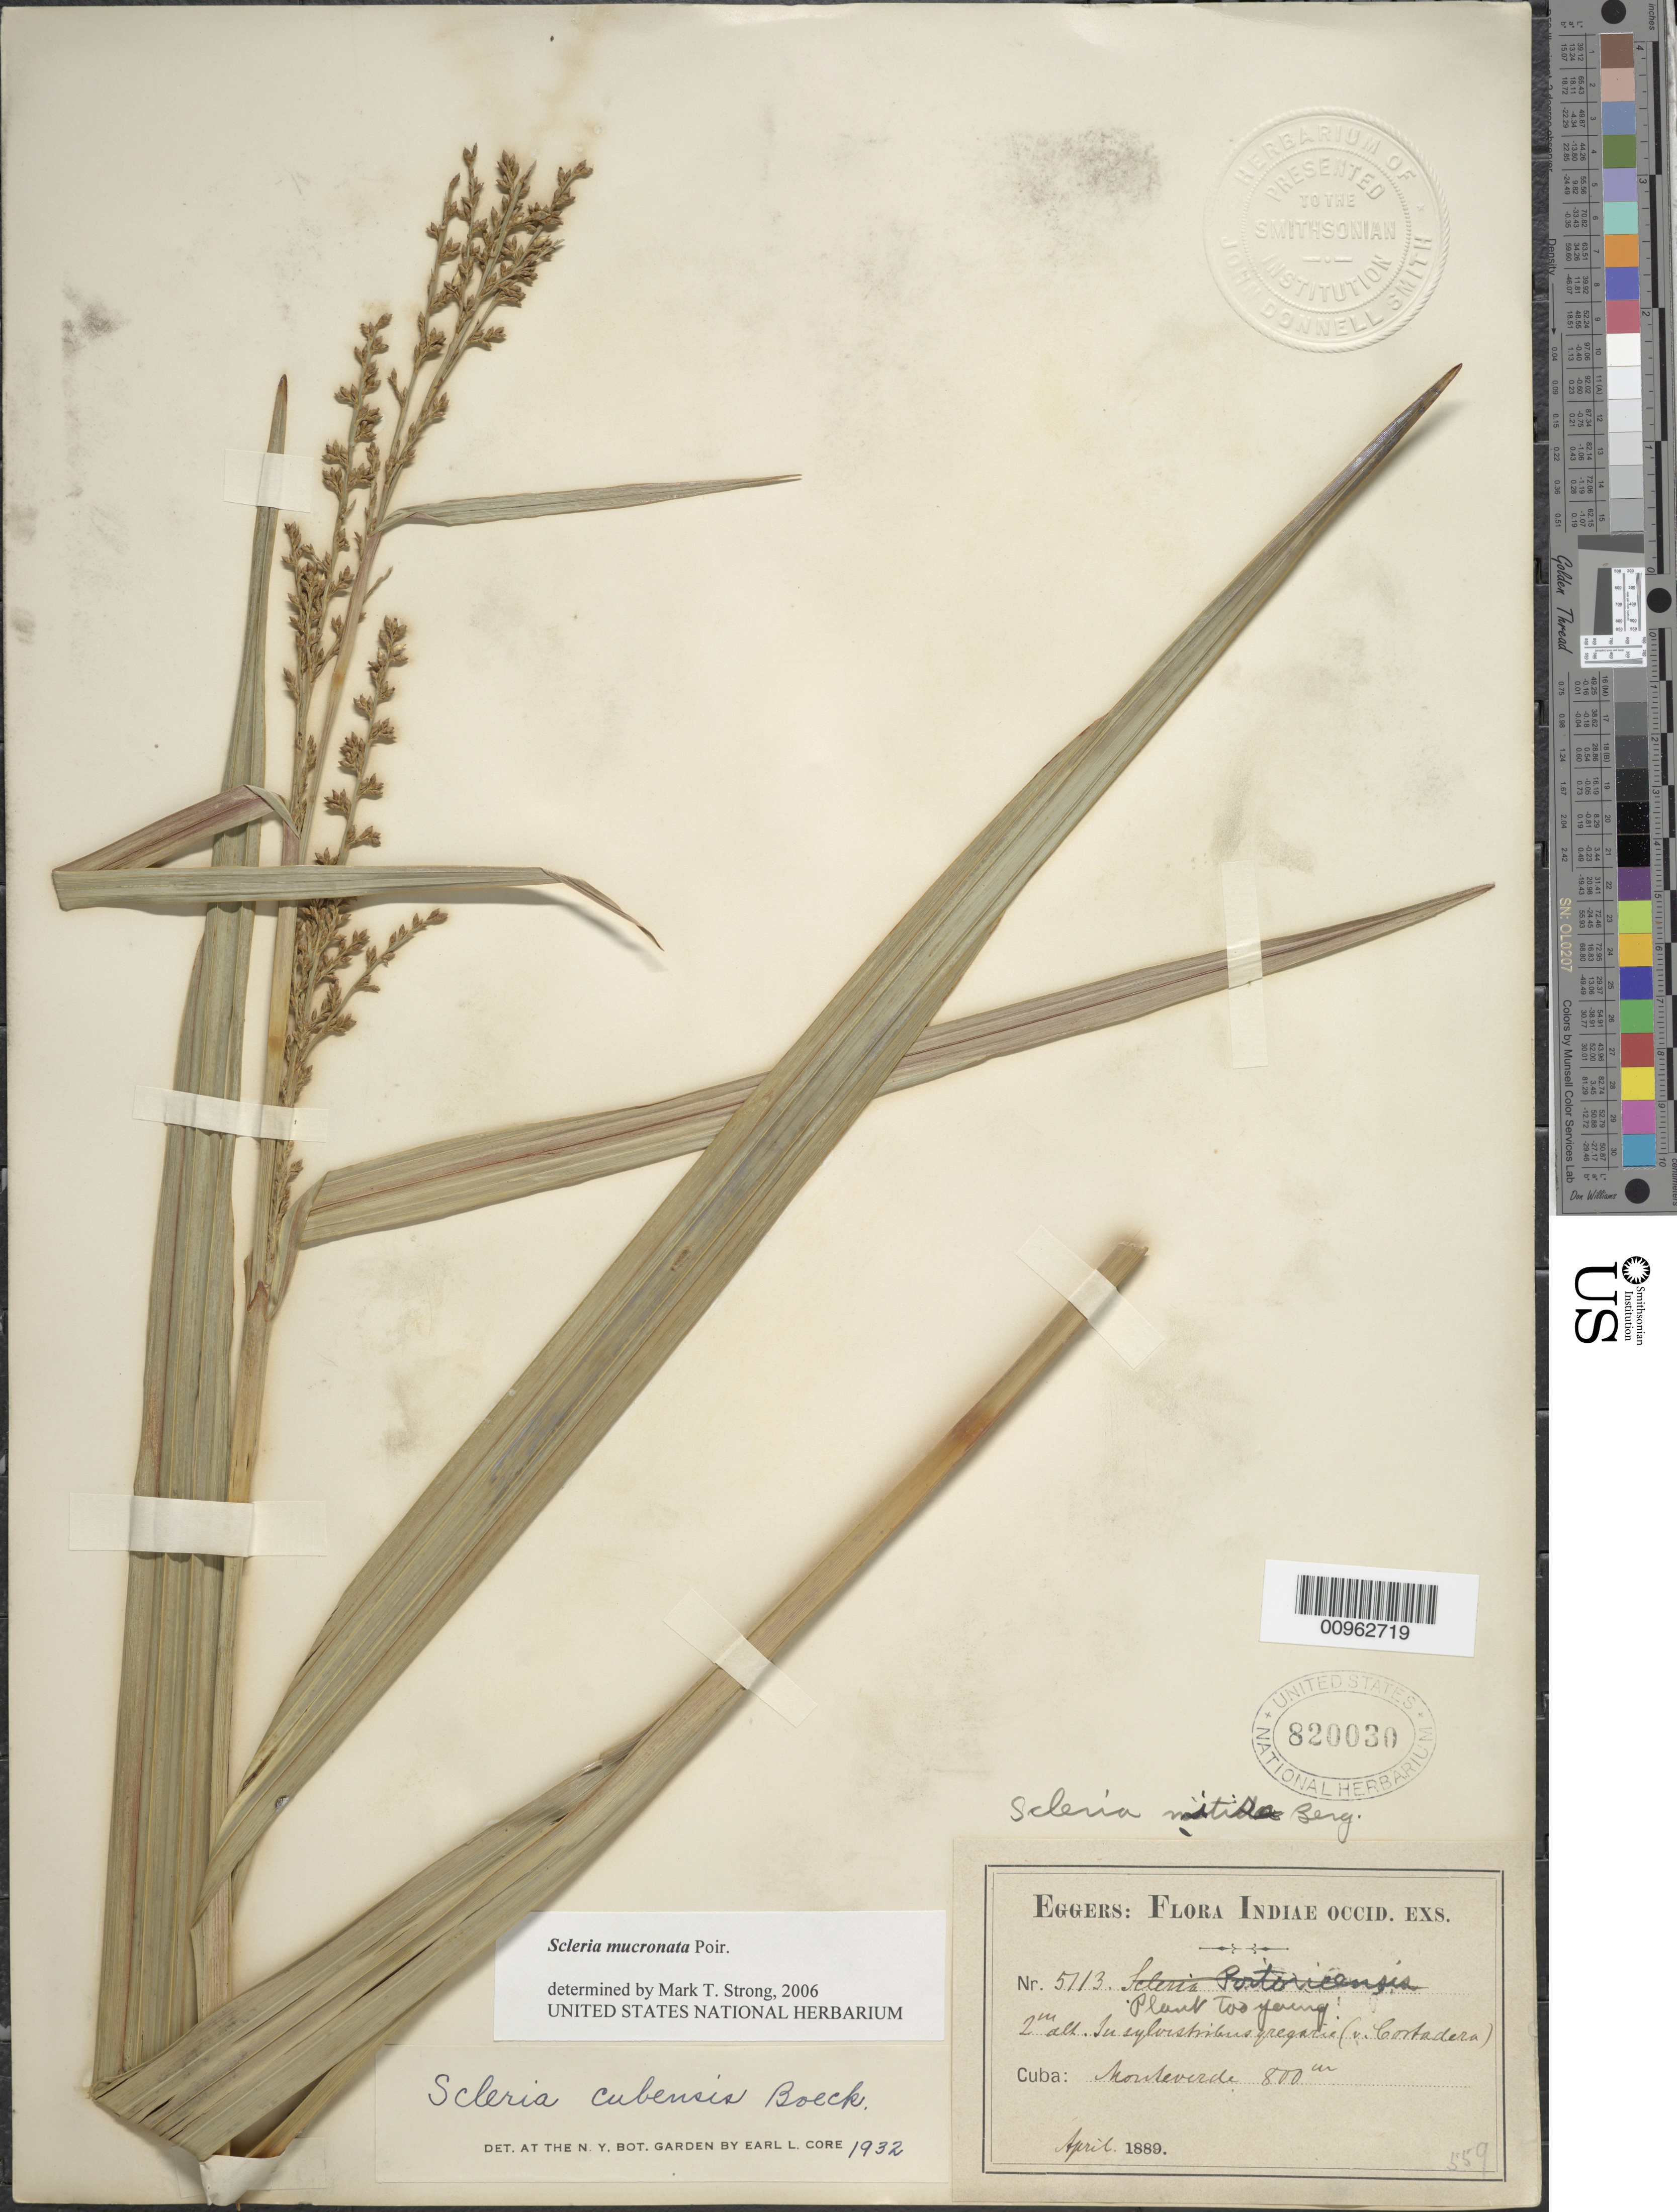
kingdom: Plantae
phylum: Tracheophyta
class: Liliopsida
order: Poales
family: Cyperaceae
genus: Scleria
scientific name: Scleria mucronata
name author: Poir.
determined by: Strong, M. T., (US), Smithsonian Institution - National Museum of Natural History (UNITED STATES)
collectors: H. F. A. von Eggers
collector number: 5113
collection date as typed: Apr 1889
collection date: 1889-04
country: Cuba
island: Cuba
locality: Monteverde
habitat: In sylvistribus gregarie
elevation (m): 800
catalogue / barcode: US 820030